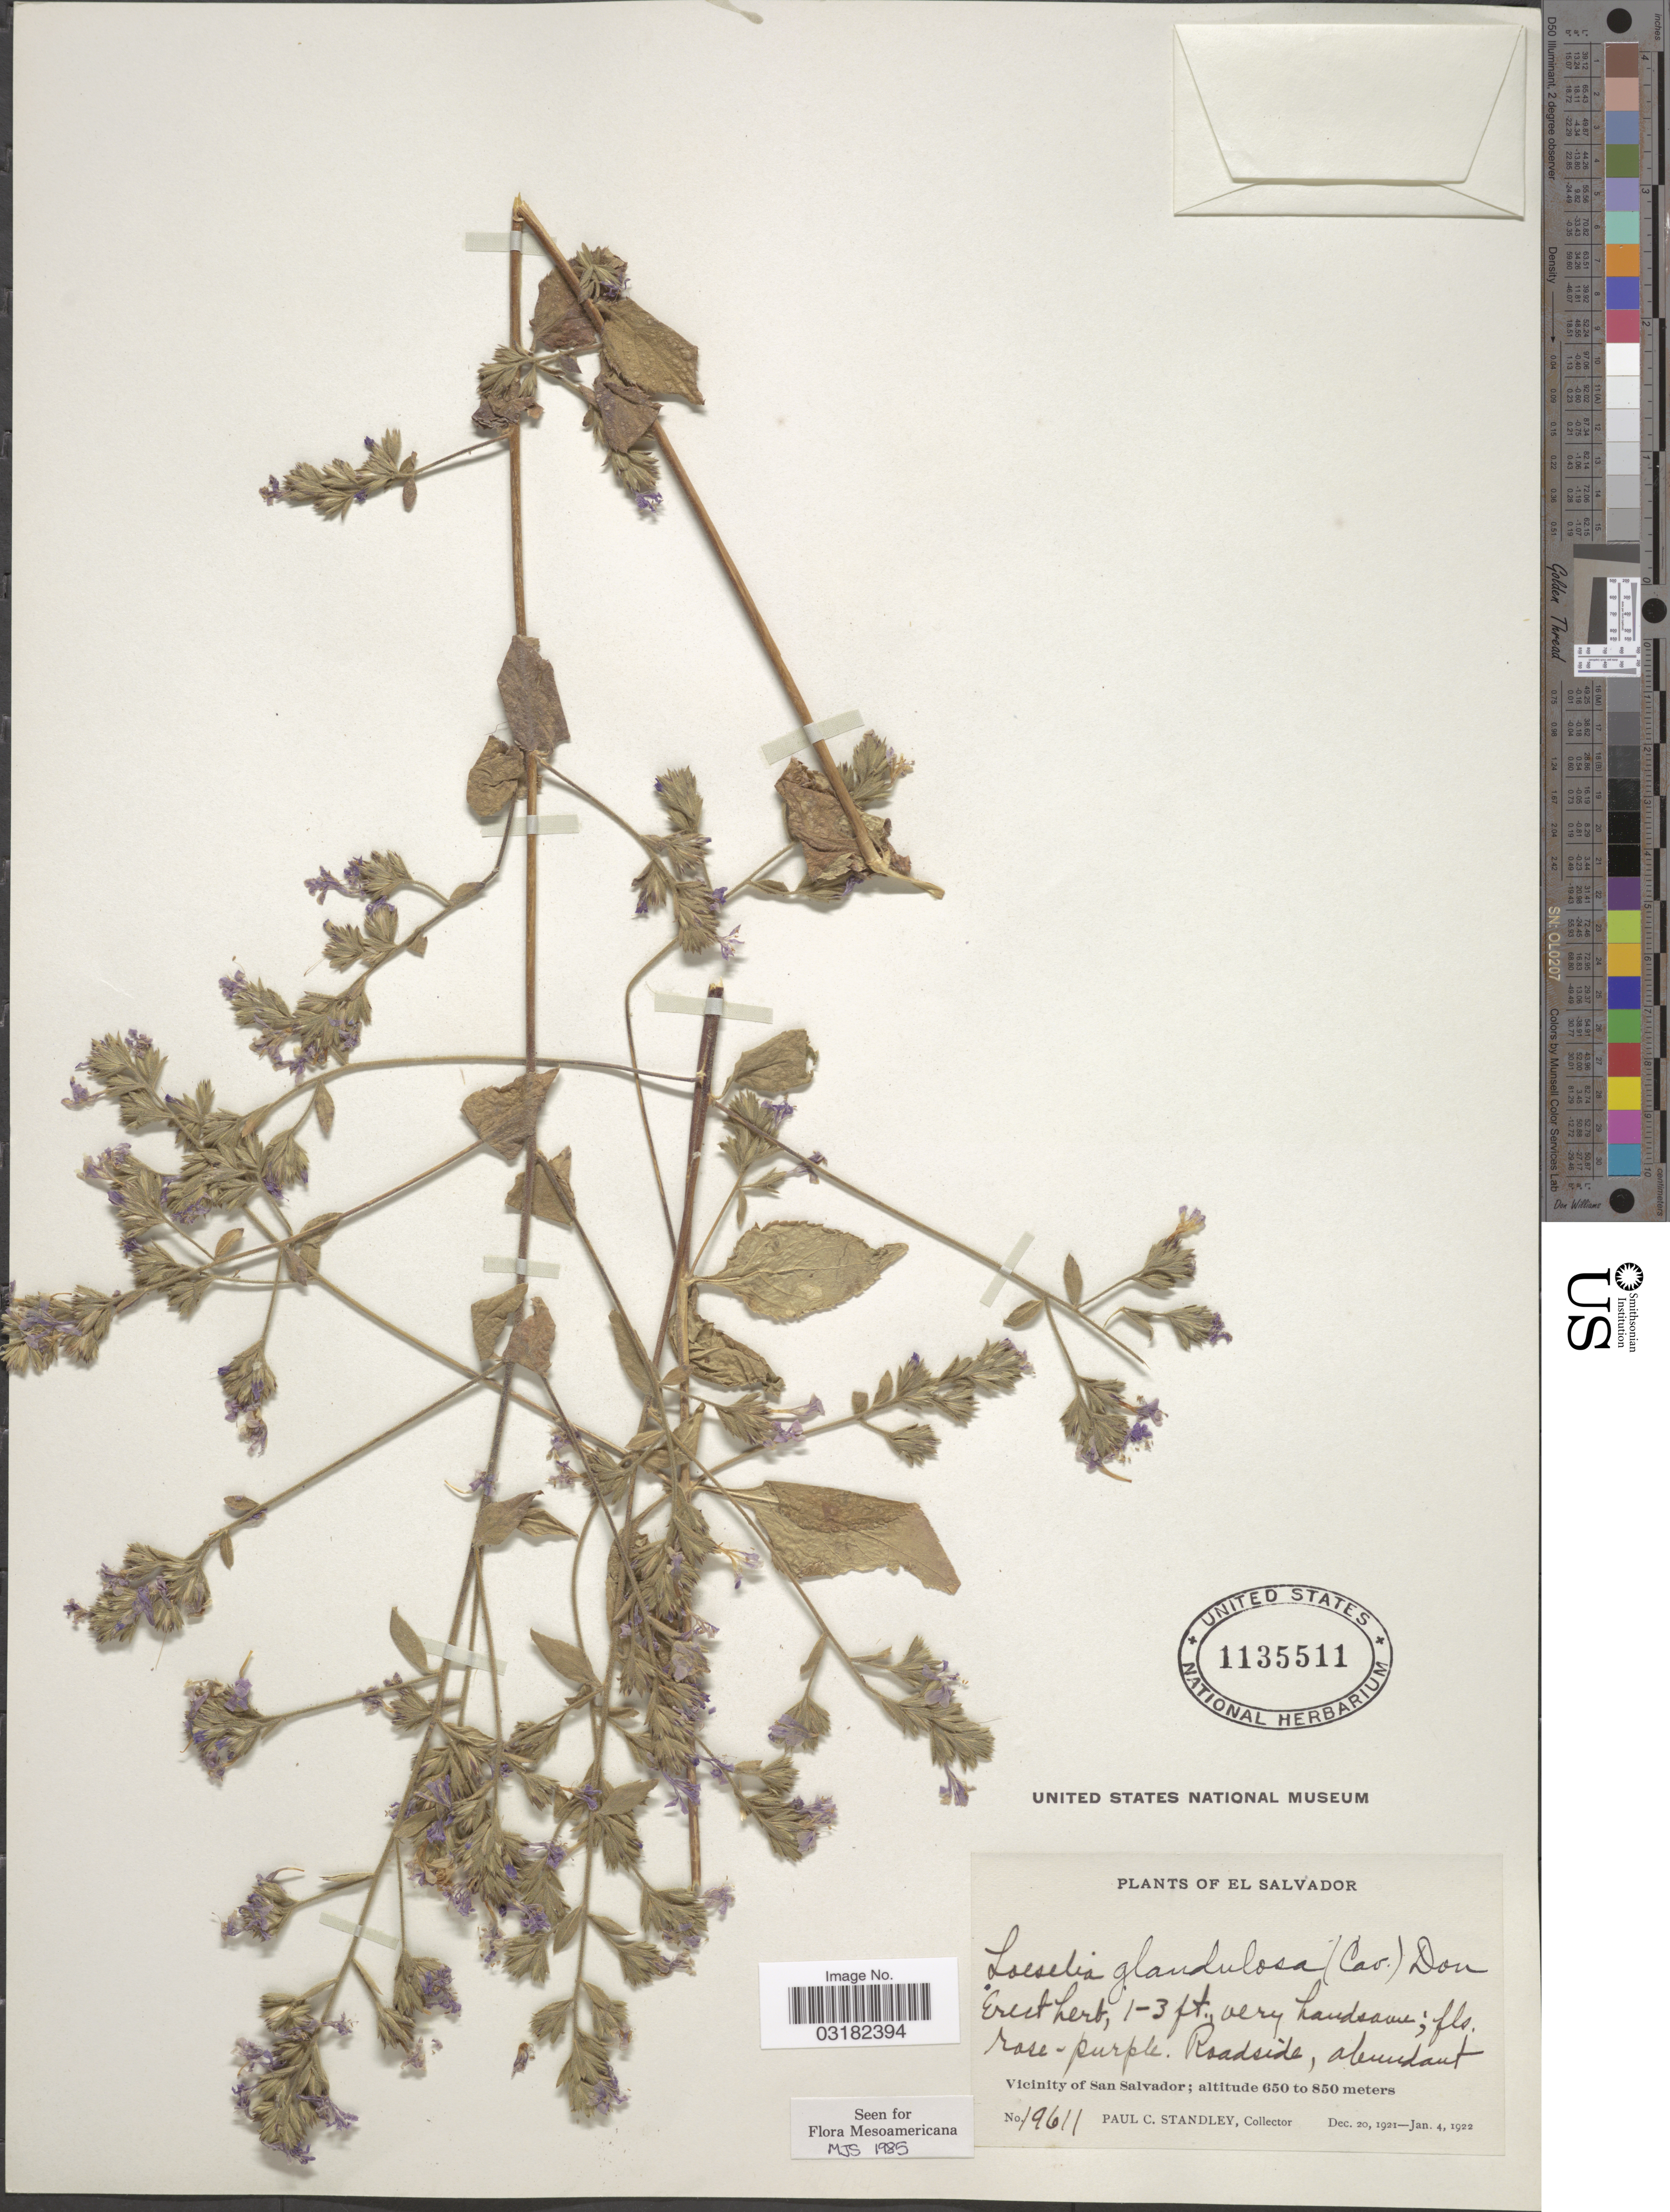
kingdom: Plantae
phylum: Tracheophyta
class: Magnoliopsida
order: Ericales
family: Polemoniaceae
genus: Loeselia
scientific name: Loeselia glandulosa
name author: (Cav.) G. Don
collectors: P. C. Standley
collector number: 19611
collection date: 1921-12-20/1922-01-04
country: El Salvador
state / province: San Salvador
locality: Roadside, abundant. Vicinity of San Salvador.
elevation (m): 650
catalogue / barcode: US 1135511